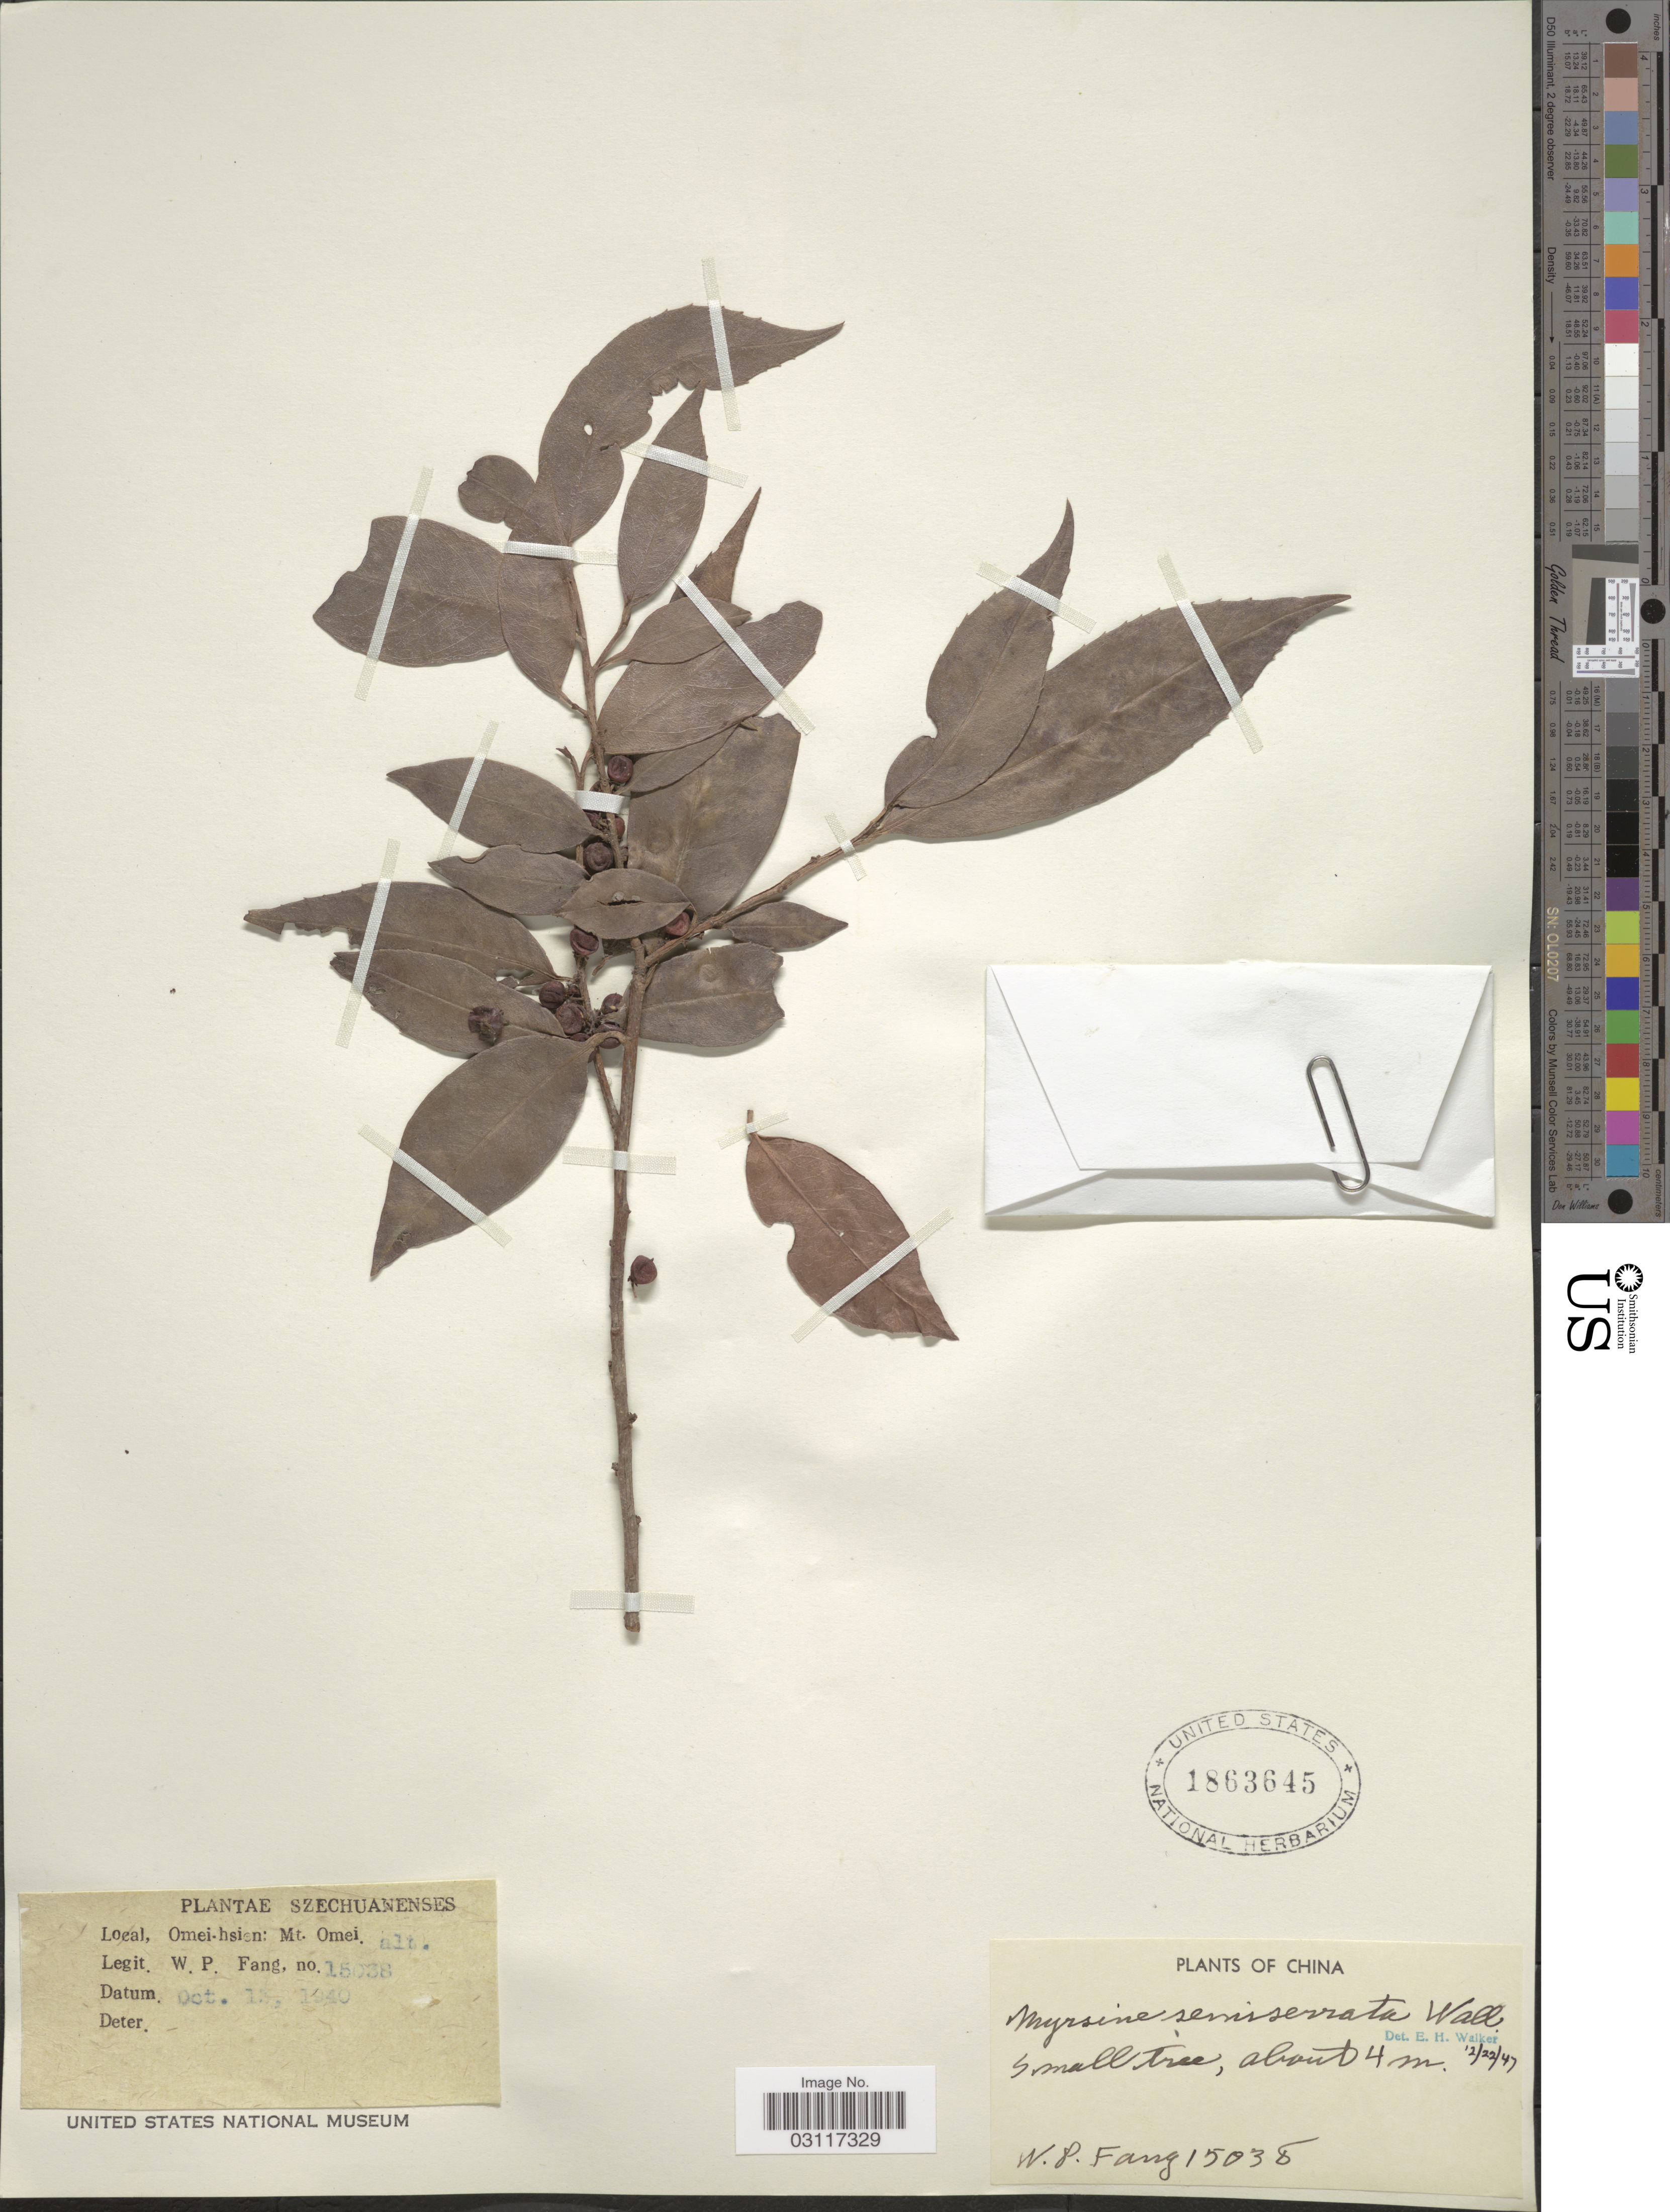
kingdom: Plantae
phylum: Tracheophyta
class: Magnoliopsida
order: Ericales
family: Primulaceae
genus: Myrsine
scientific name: Myrsine semiserrata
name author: Wall.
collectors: W. P. Fang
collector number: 15038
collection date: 1940-10-13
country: China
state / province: Sichuan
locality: Szechuanenses. Omei-hsien: Mt. Omei.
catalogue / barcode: US 1863645